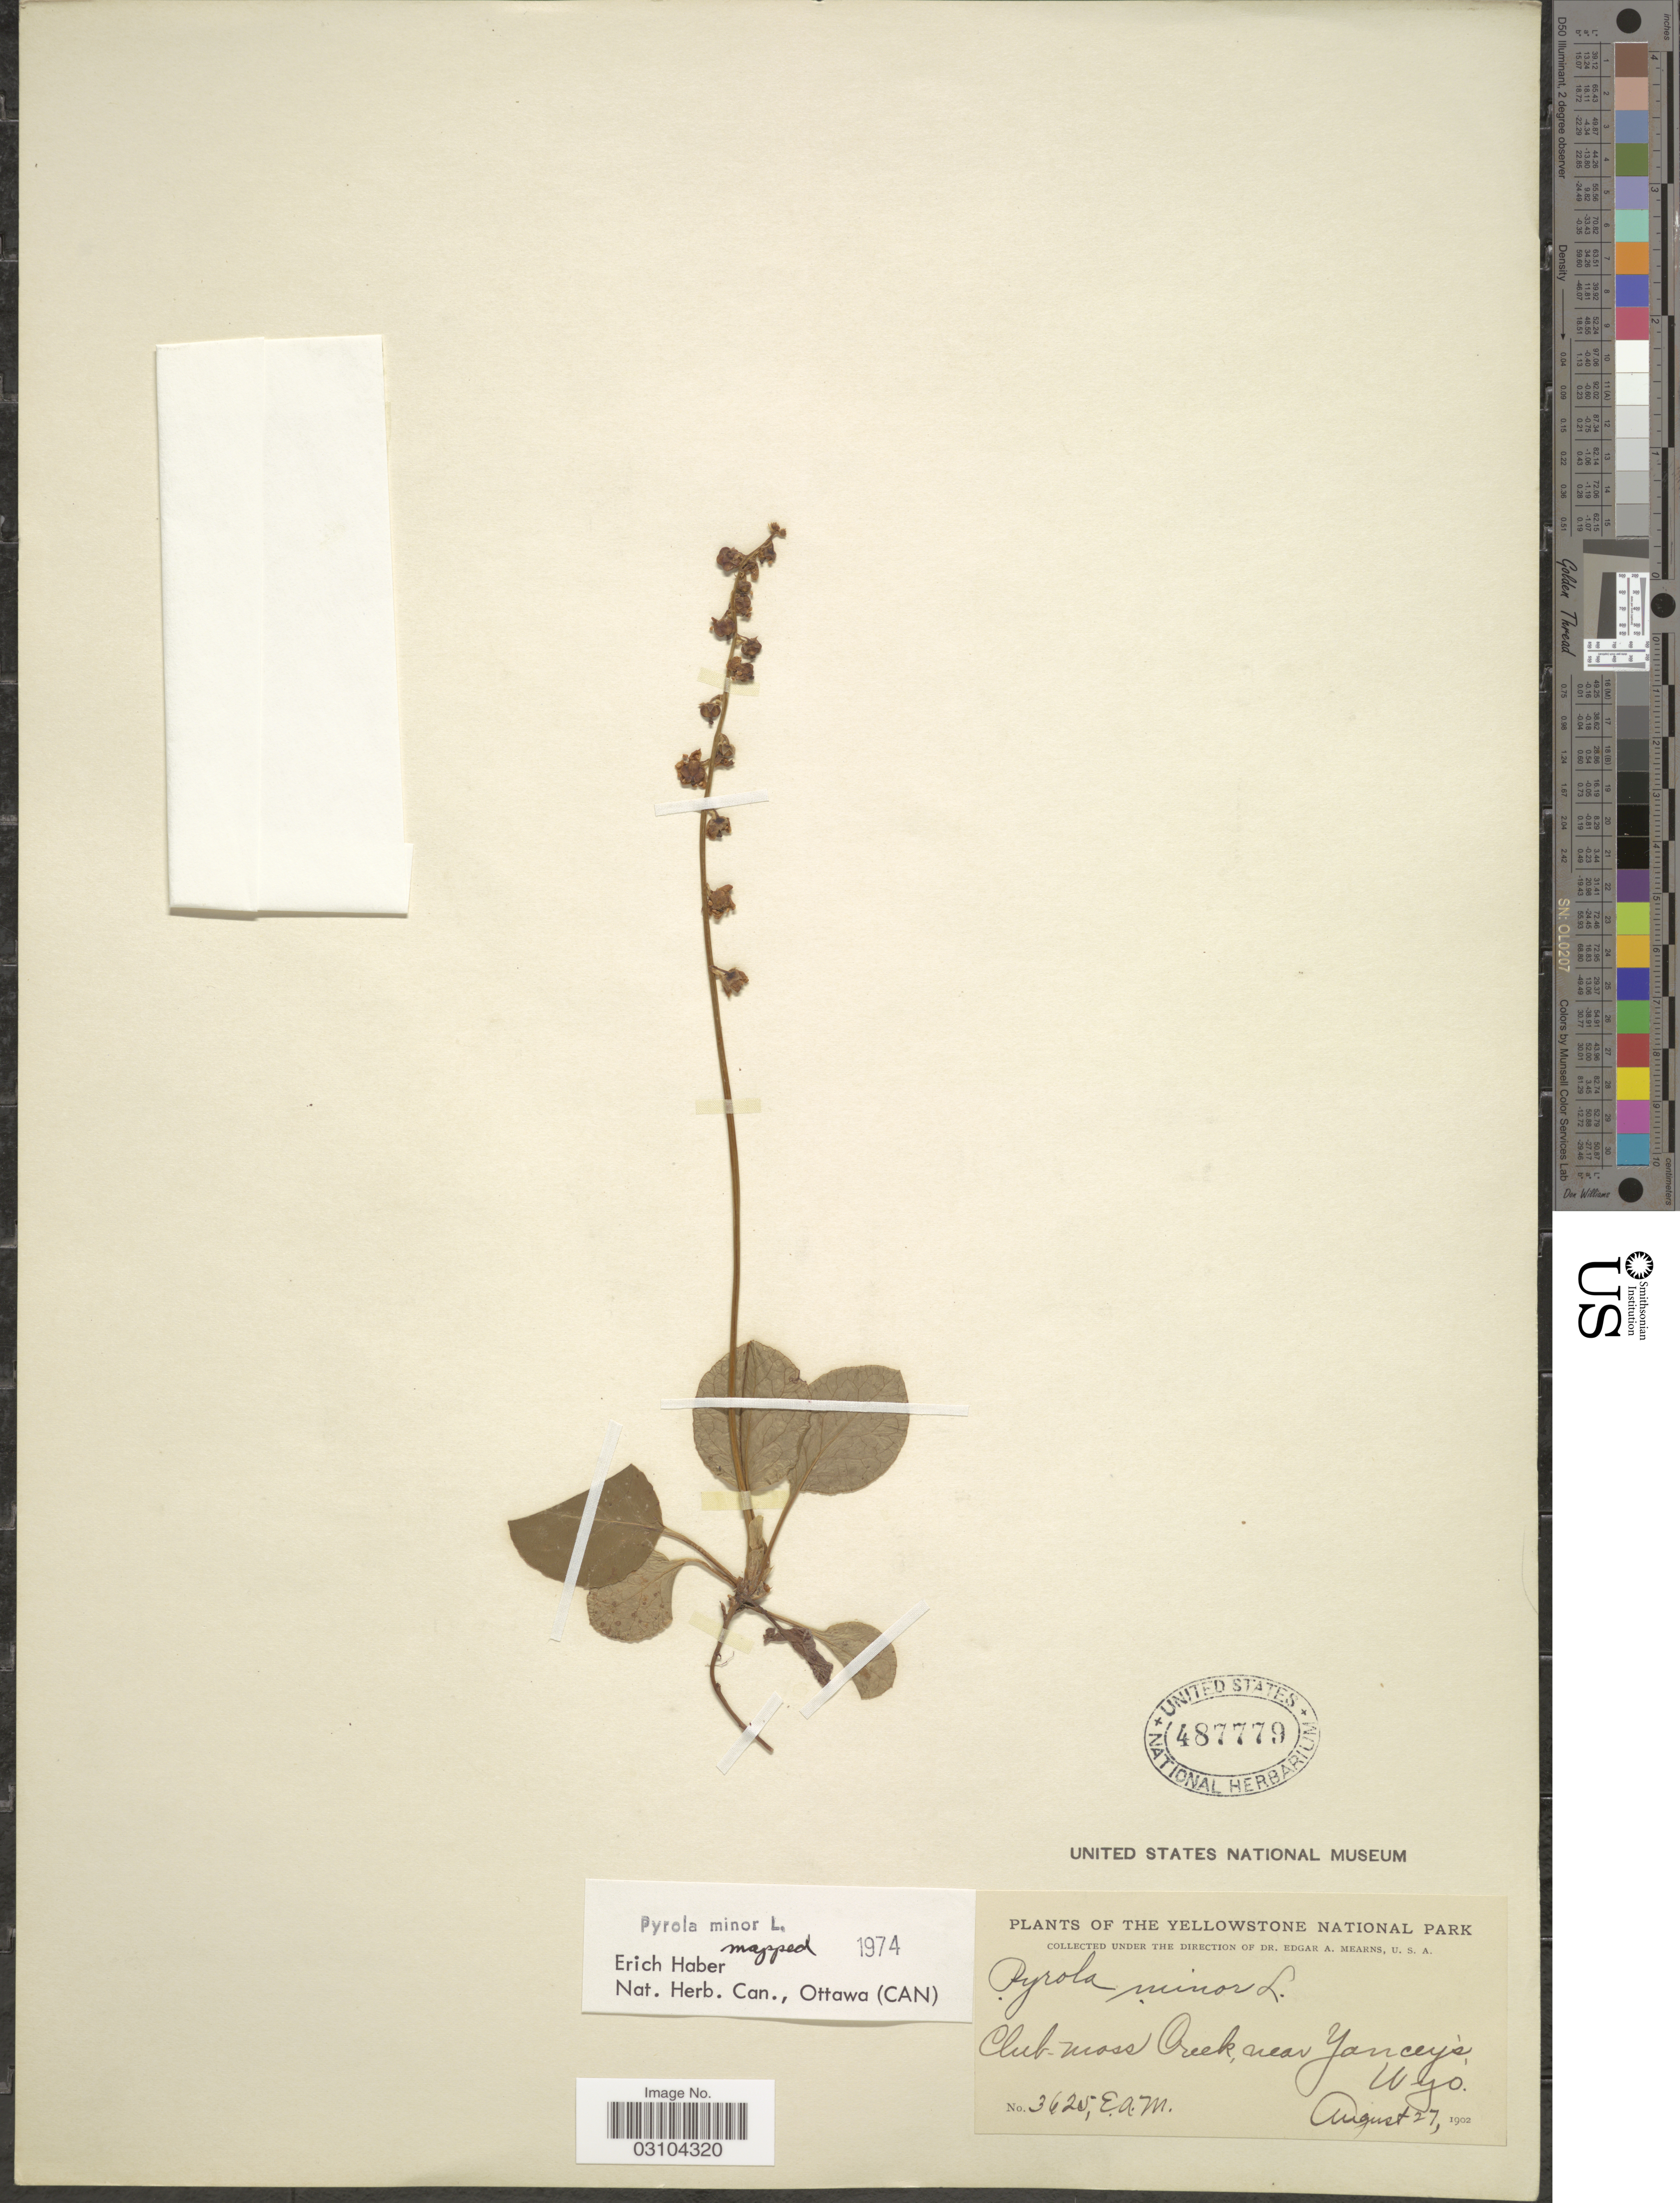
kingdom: Plantae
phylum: Tracheophyta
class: Magnoliopsida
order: Ericales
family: Ericaceae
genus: Pyrola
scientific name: Pyrola minor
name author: L.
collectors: E. A. Mearns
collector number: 3625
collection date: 1902-08-27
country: United States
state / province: Wyoming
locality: The Yellowstone National Park, Club. moss Creek, near Yancey's.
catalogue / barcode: US 487779